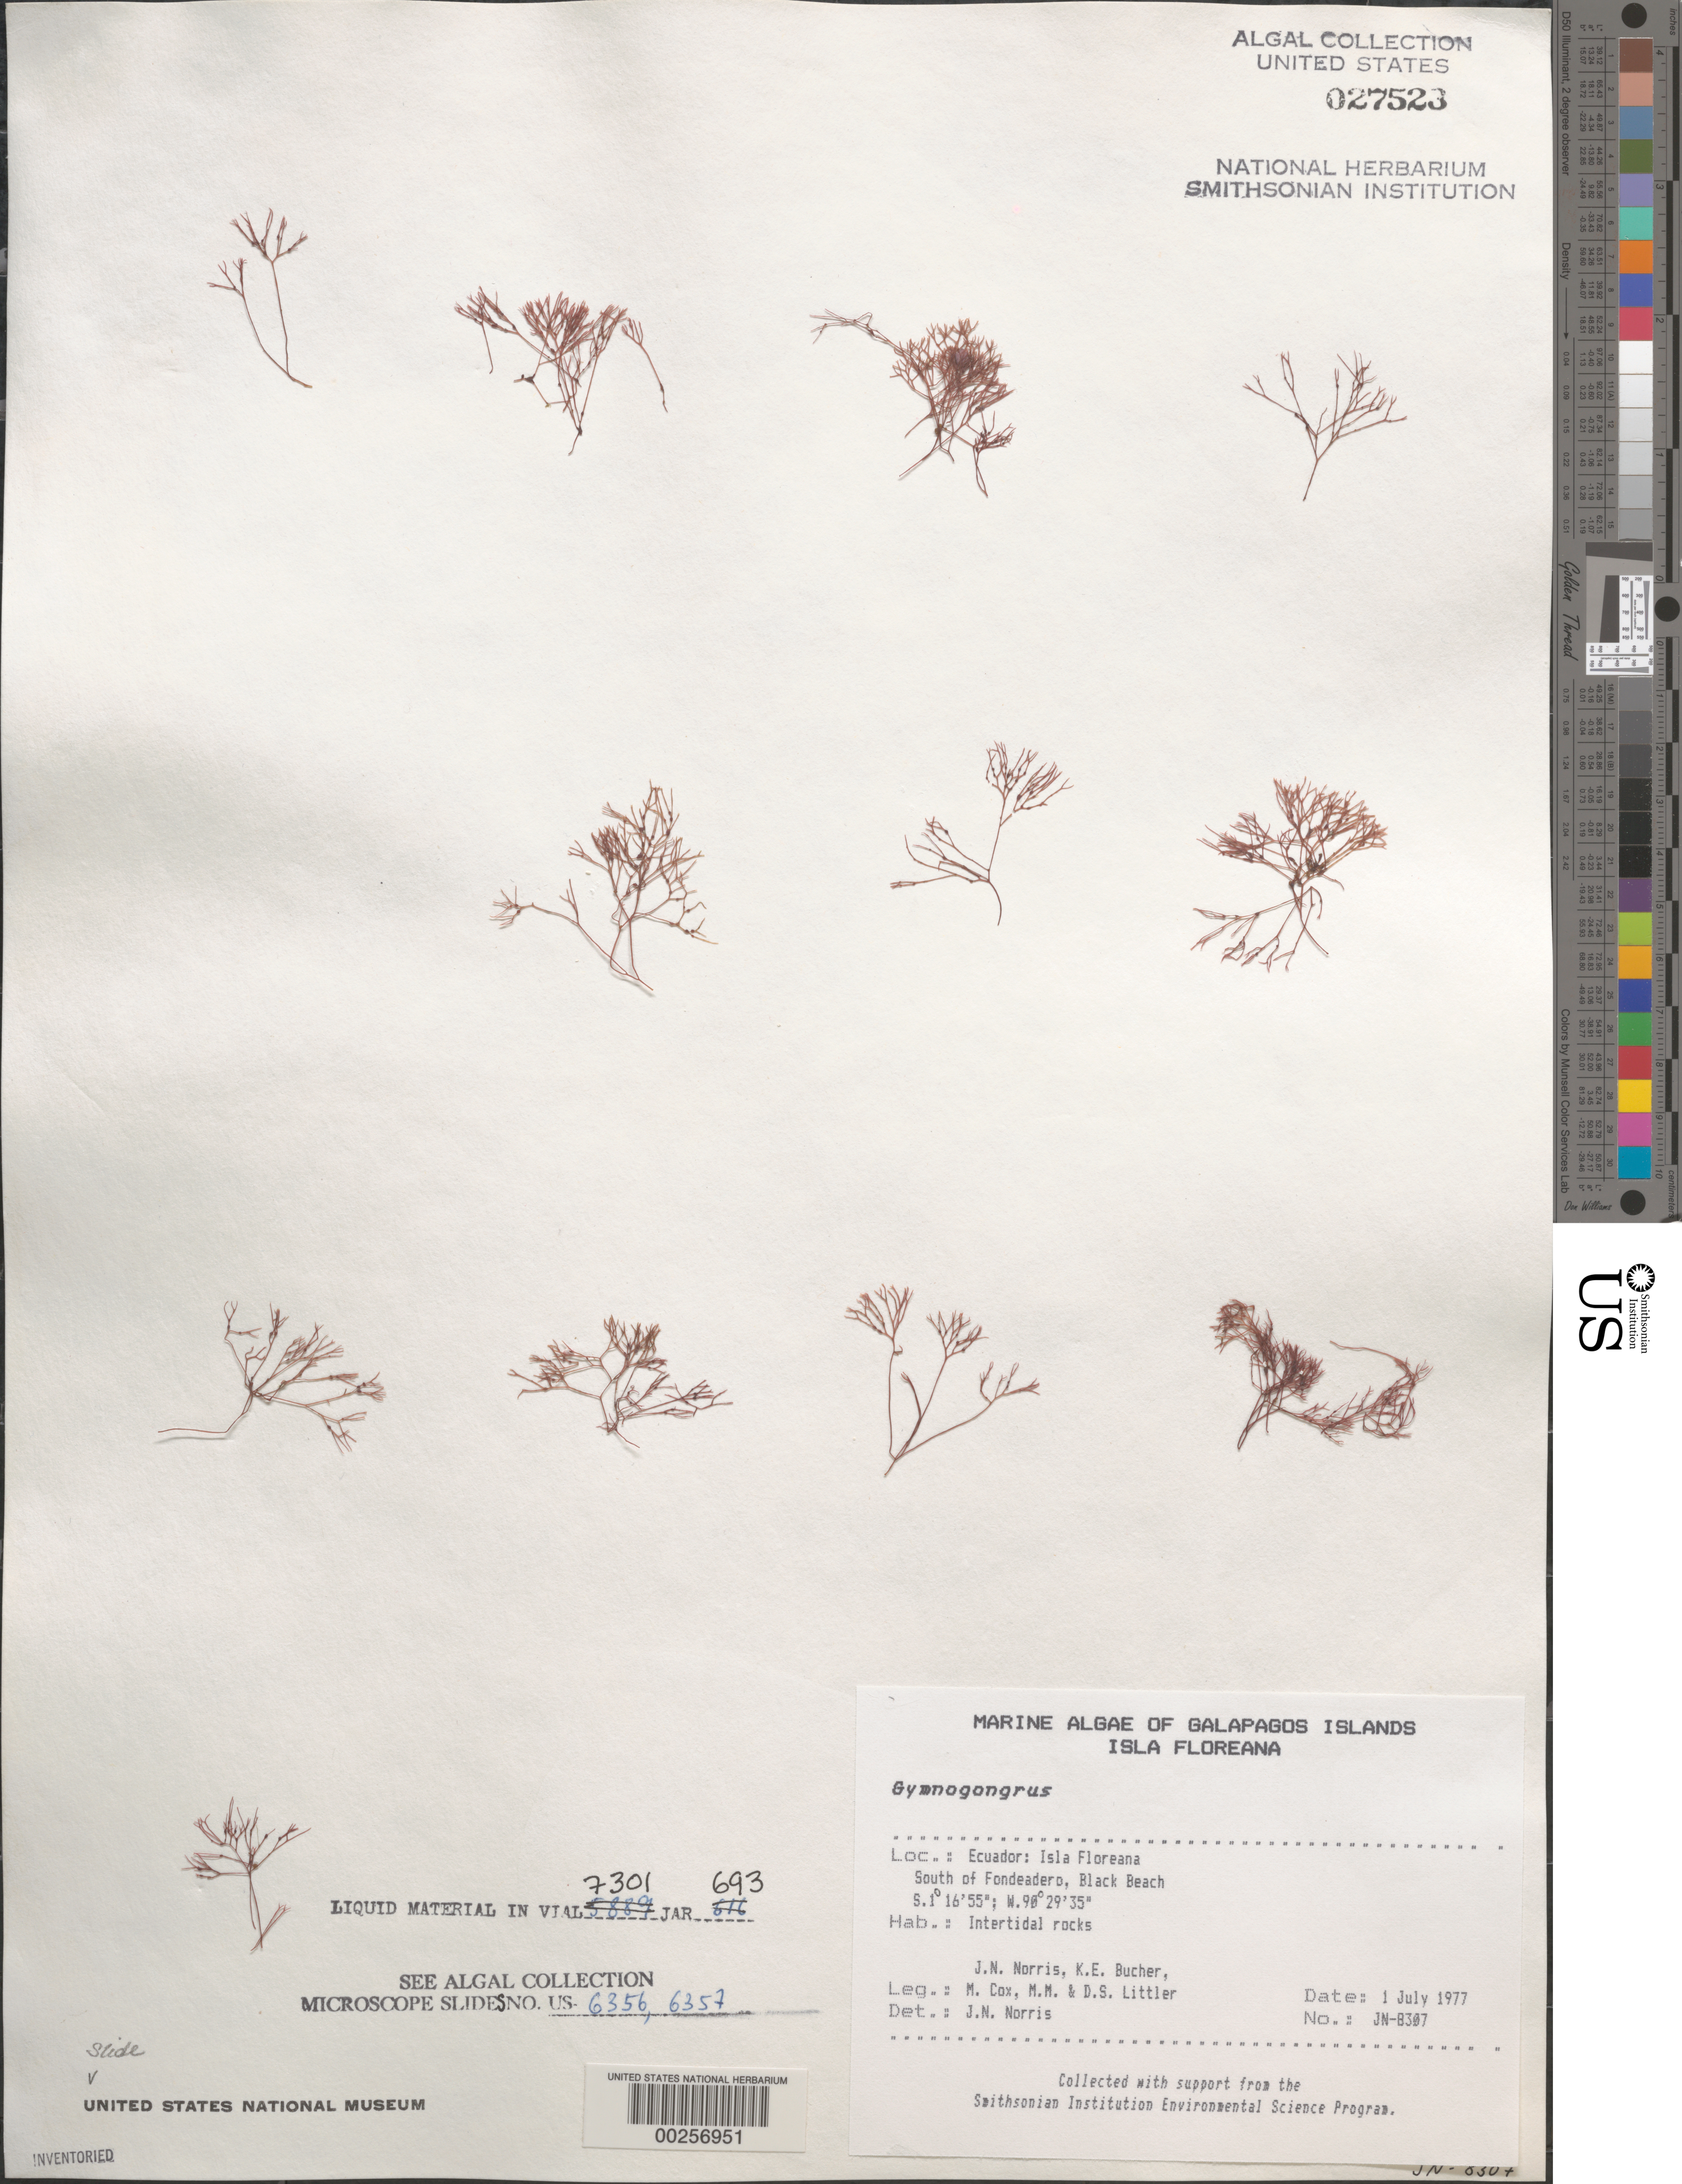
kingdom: Plantae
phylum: Rhodophyta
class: Florideophyceae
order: Gigartinales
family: Phyllophoraceae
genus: Gymnogongrus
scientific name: Gymnogongrus sp.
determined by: Norris, James N.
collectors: J. N. Norris, K. E. Bucher, M. Cox, M. M. Littler & D. S. Littler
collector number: JN-8307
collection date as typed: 01 Jul 1977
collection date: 1977-07-01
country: Ecuador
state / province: Colón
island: Floreana [Charles, Santa Maria]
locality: Black Beach south of Fondeadero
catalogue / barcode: US 27523